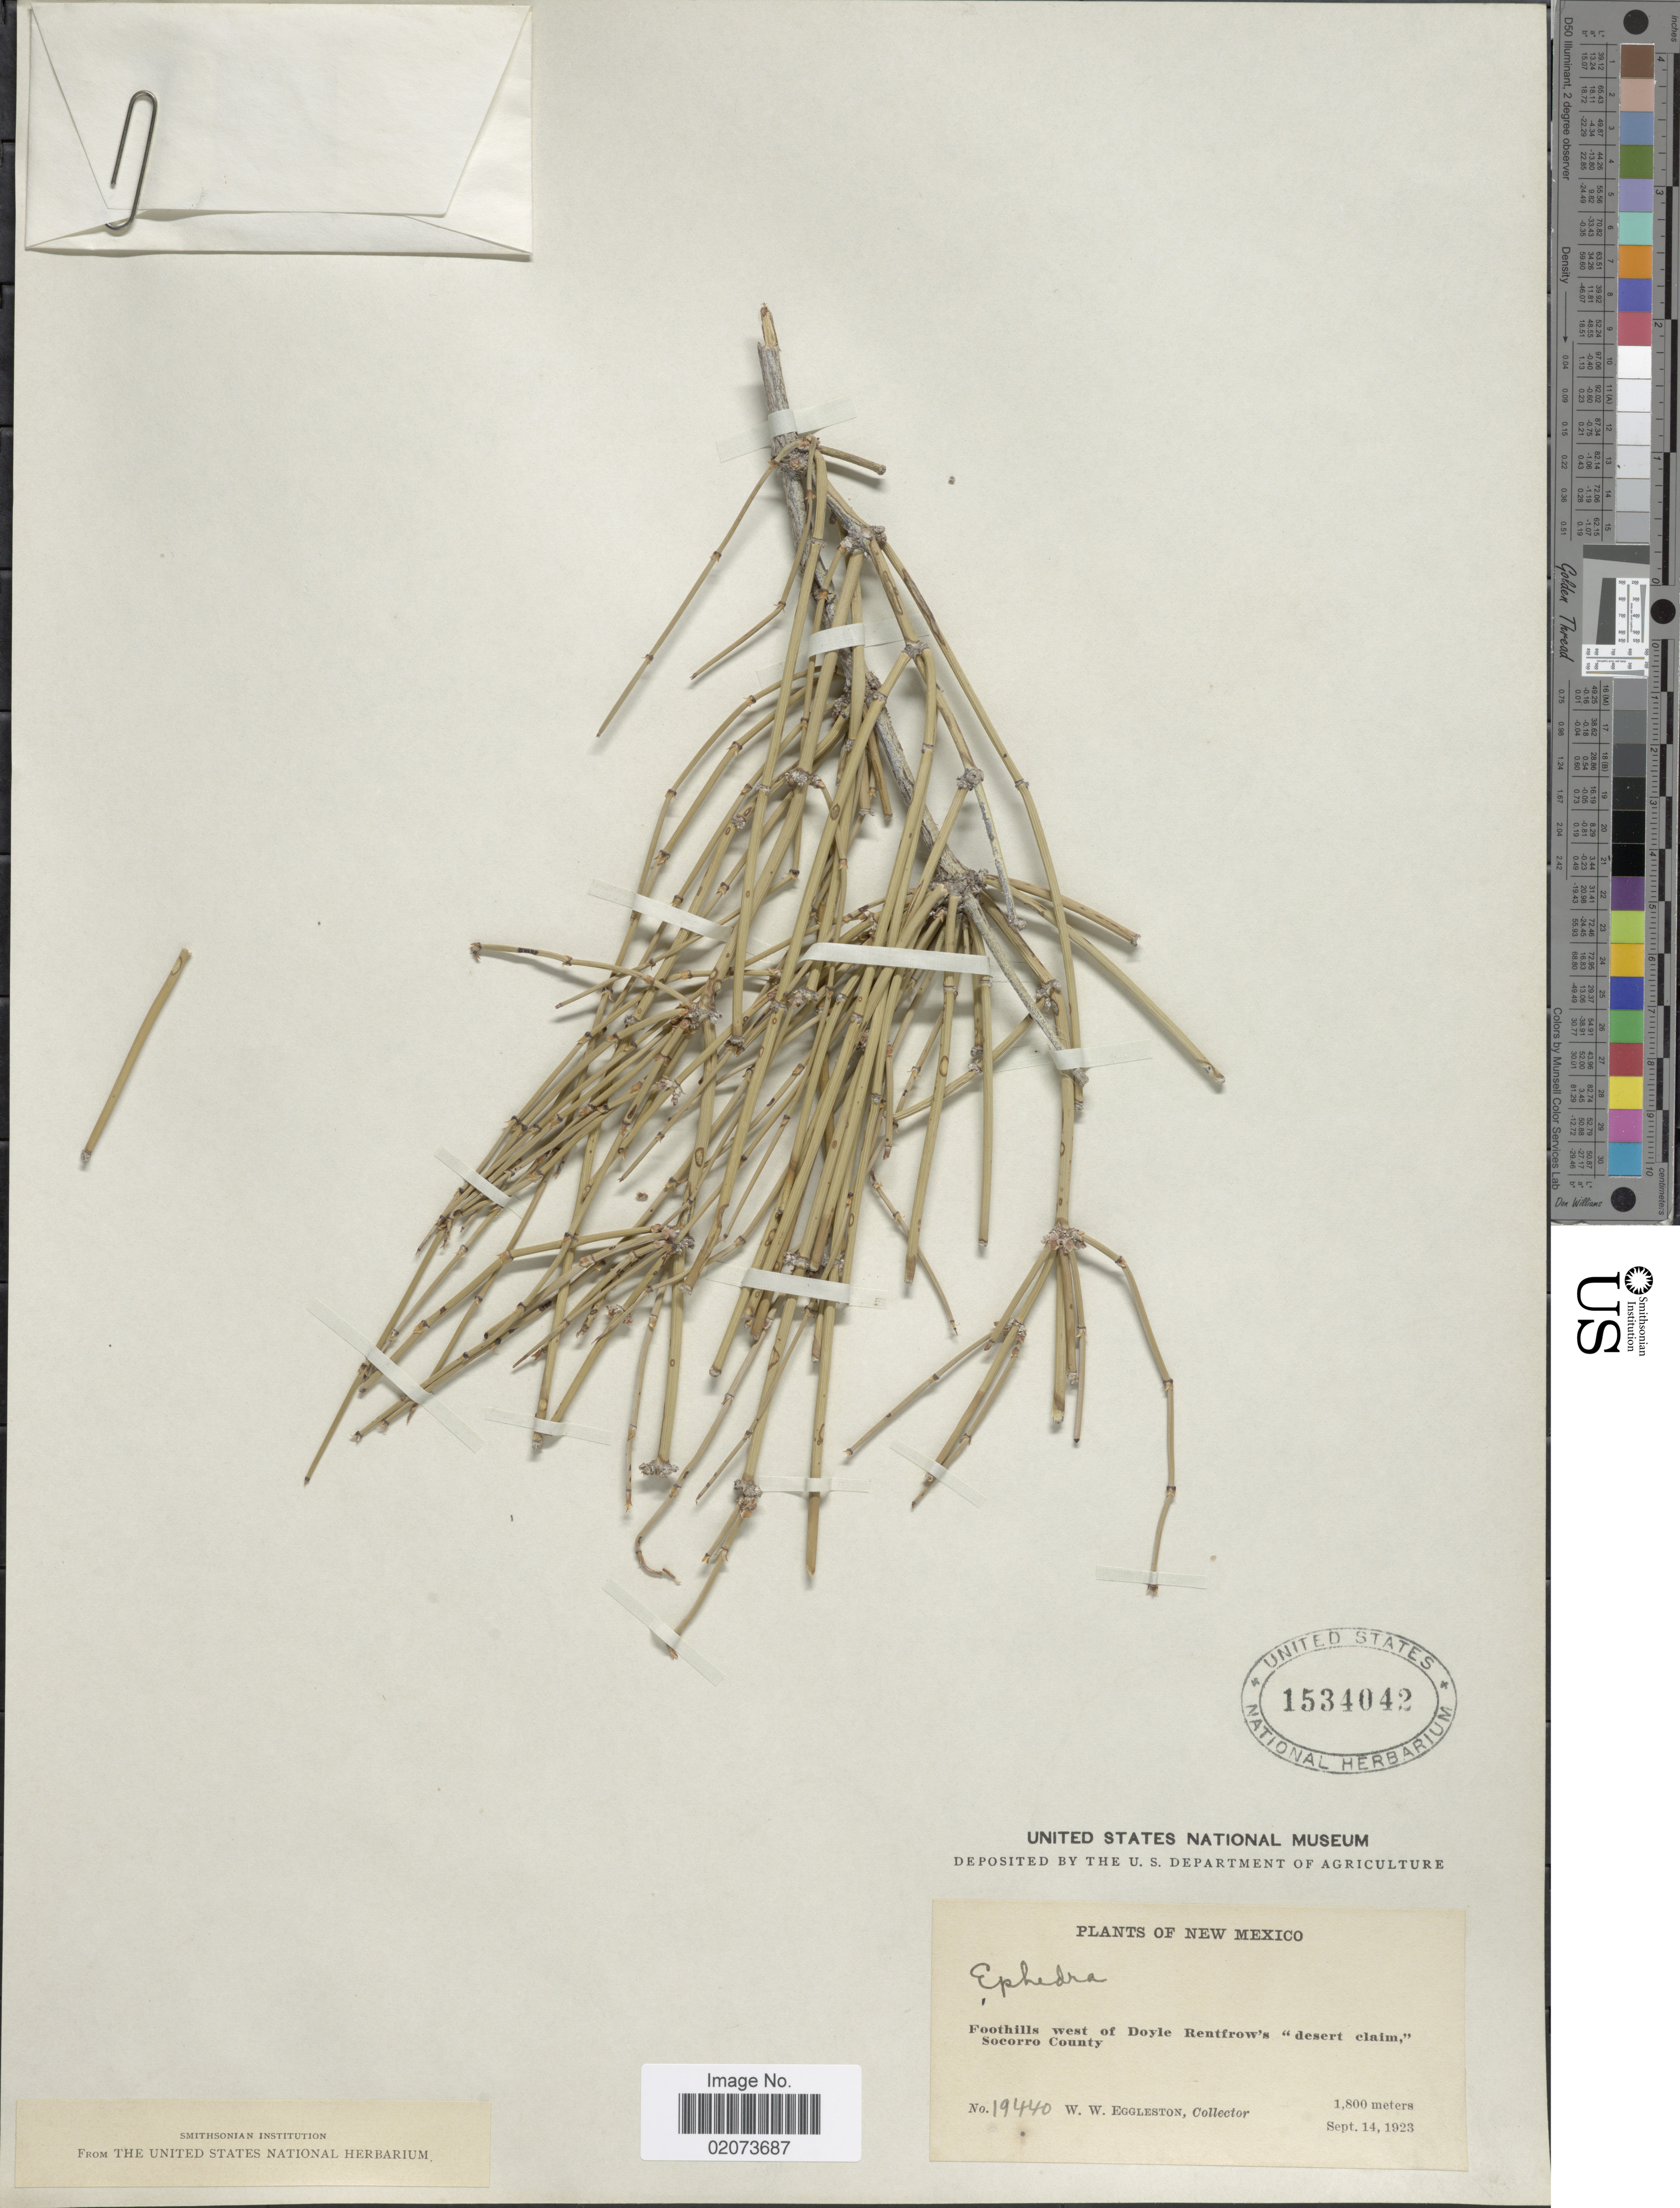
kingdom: Plantae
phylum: Tracheophyta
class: Gnetopsida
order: Ephedrales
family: Ephedraceae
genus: Ephedra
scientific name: Ephedra sp.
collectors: W. W. Eggleston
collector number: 19440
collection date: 1923-09-14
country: United States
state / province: New Mexico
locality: Foothills west of Doyle Rentforw's "desert calm", Socorro County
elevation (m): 1800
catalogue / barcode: US 1534042